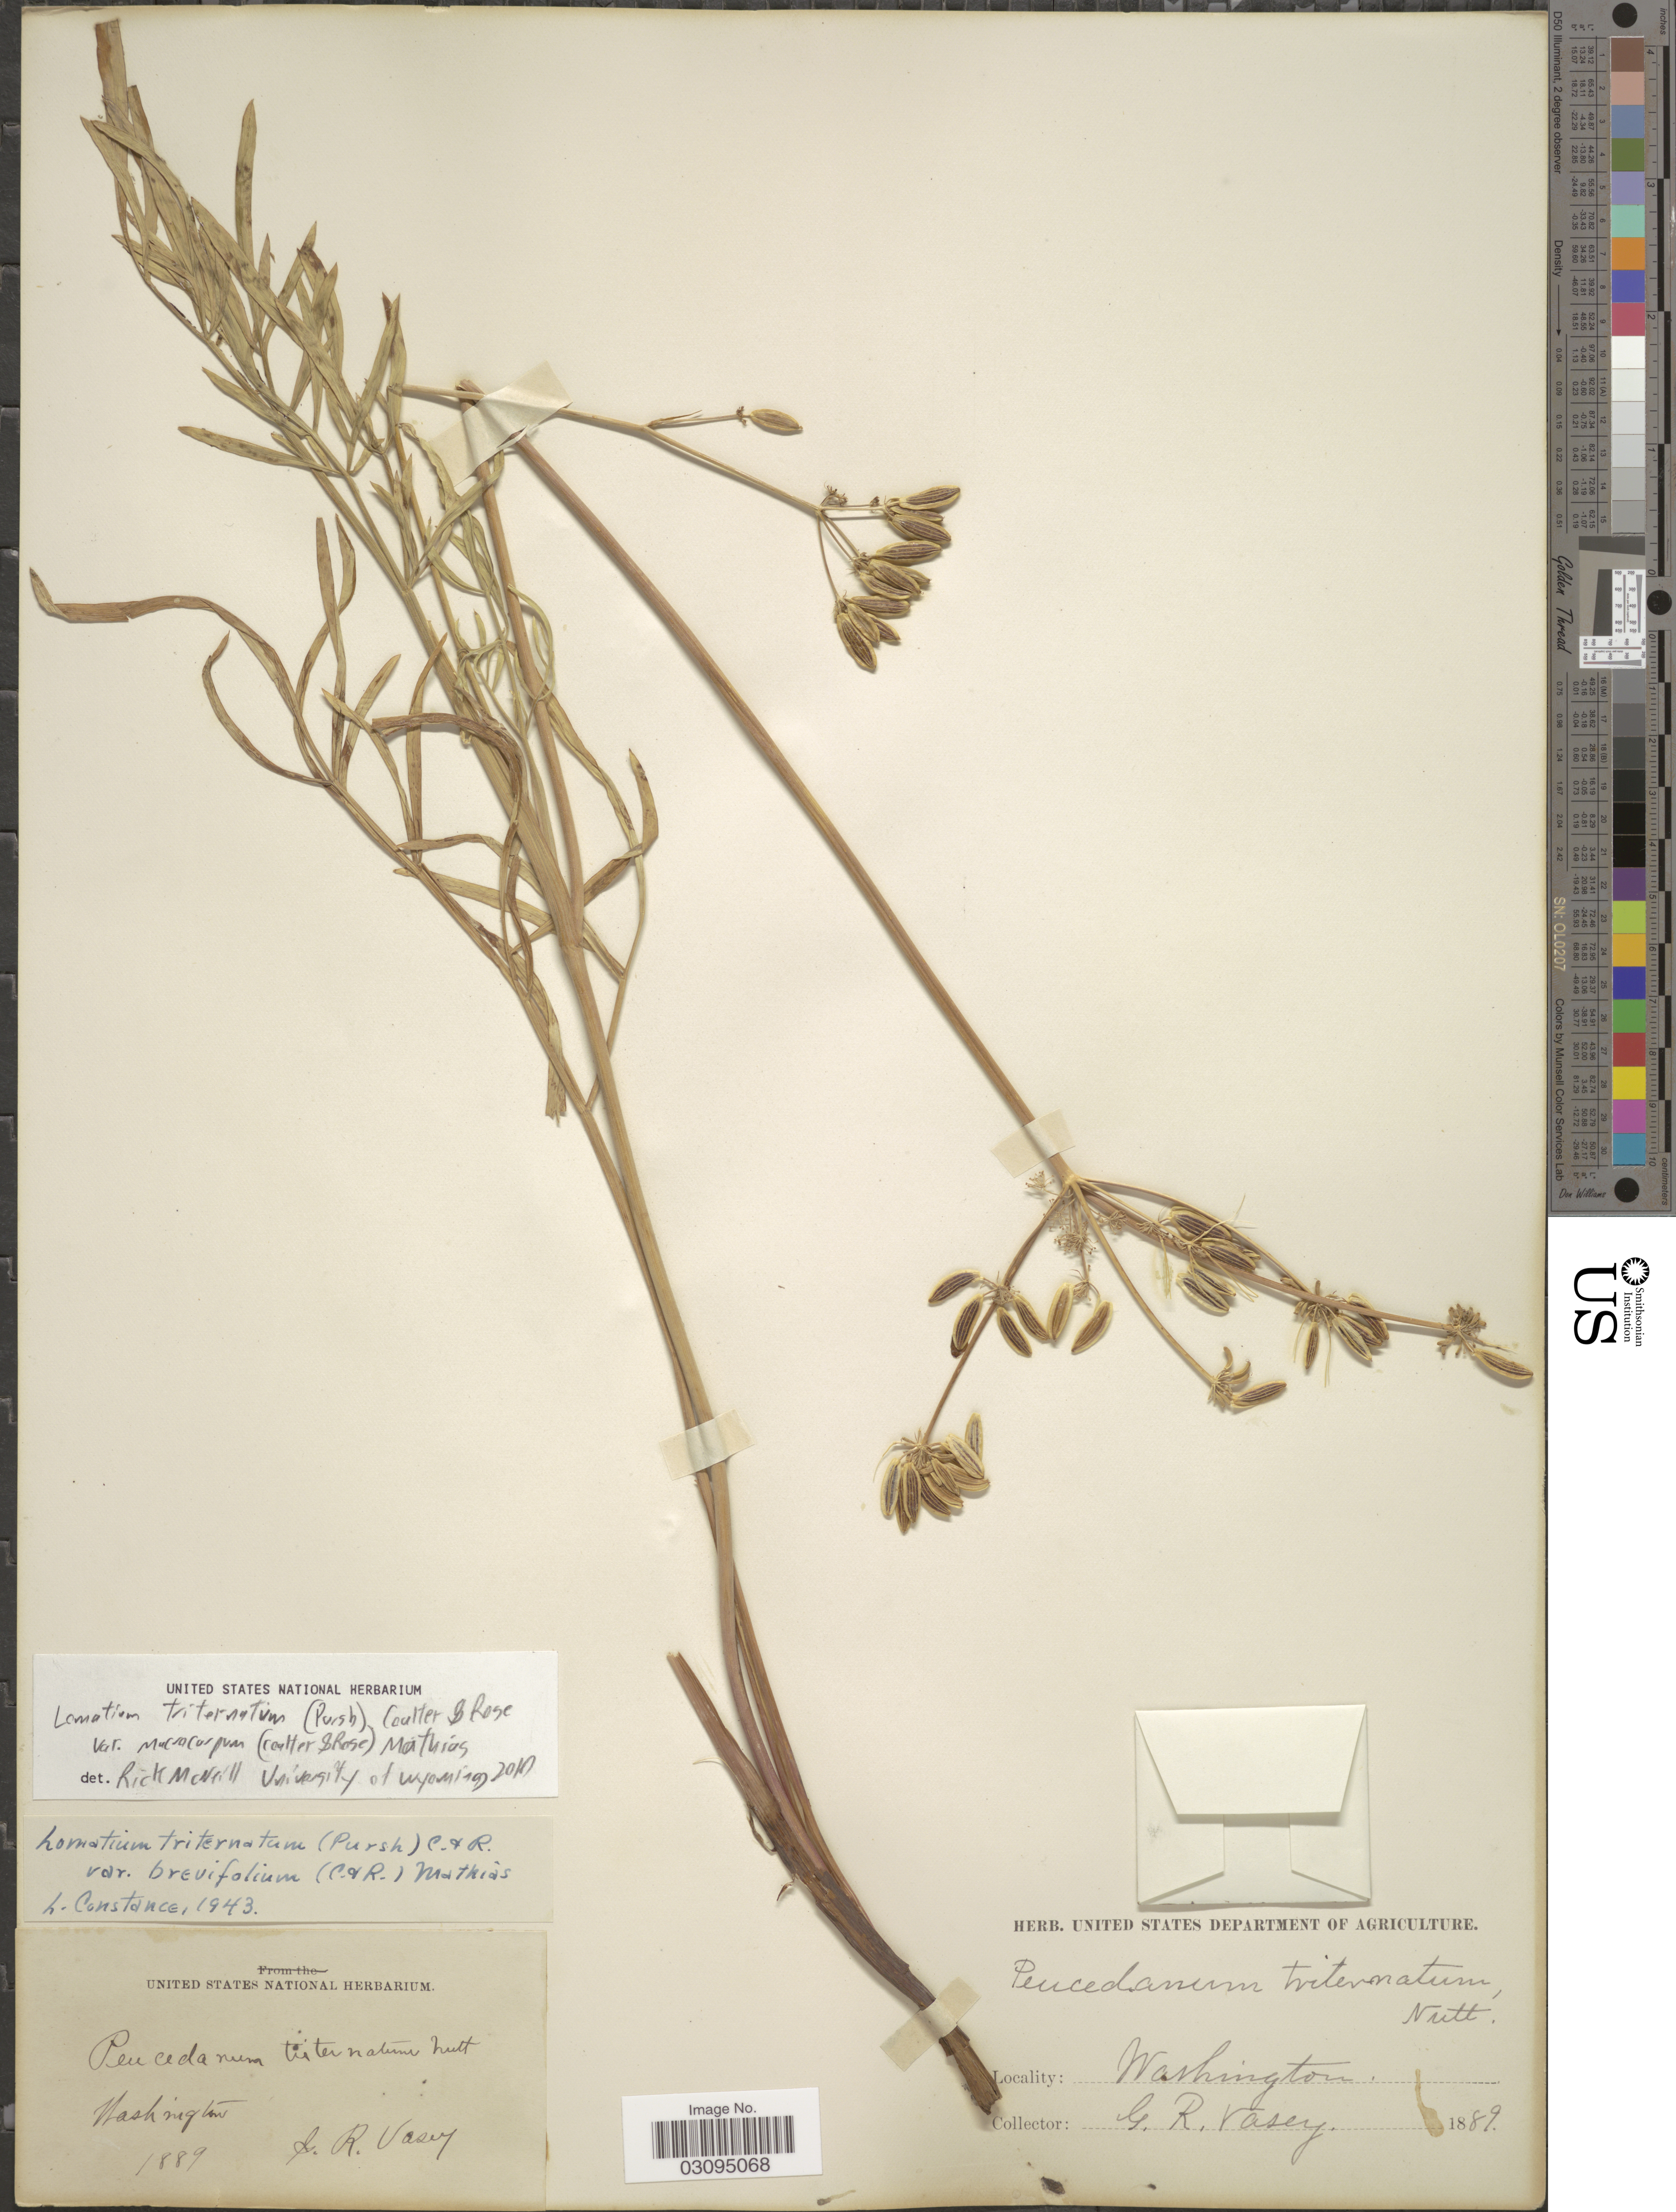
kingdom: Plantae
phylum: Tracheophyta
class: Magnoliopsida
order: Apiales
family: Apiaceae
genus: Lomatium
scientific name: Lomatium triternatum var. macrocarpum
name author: (J.M. Coult. & Rose) Mathias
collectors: G. R. Vasey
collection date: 1889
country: United States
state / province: Washington